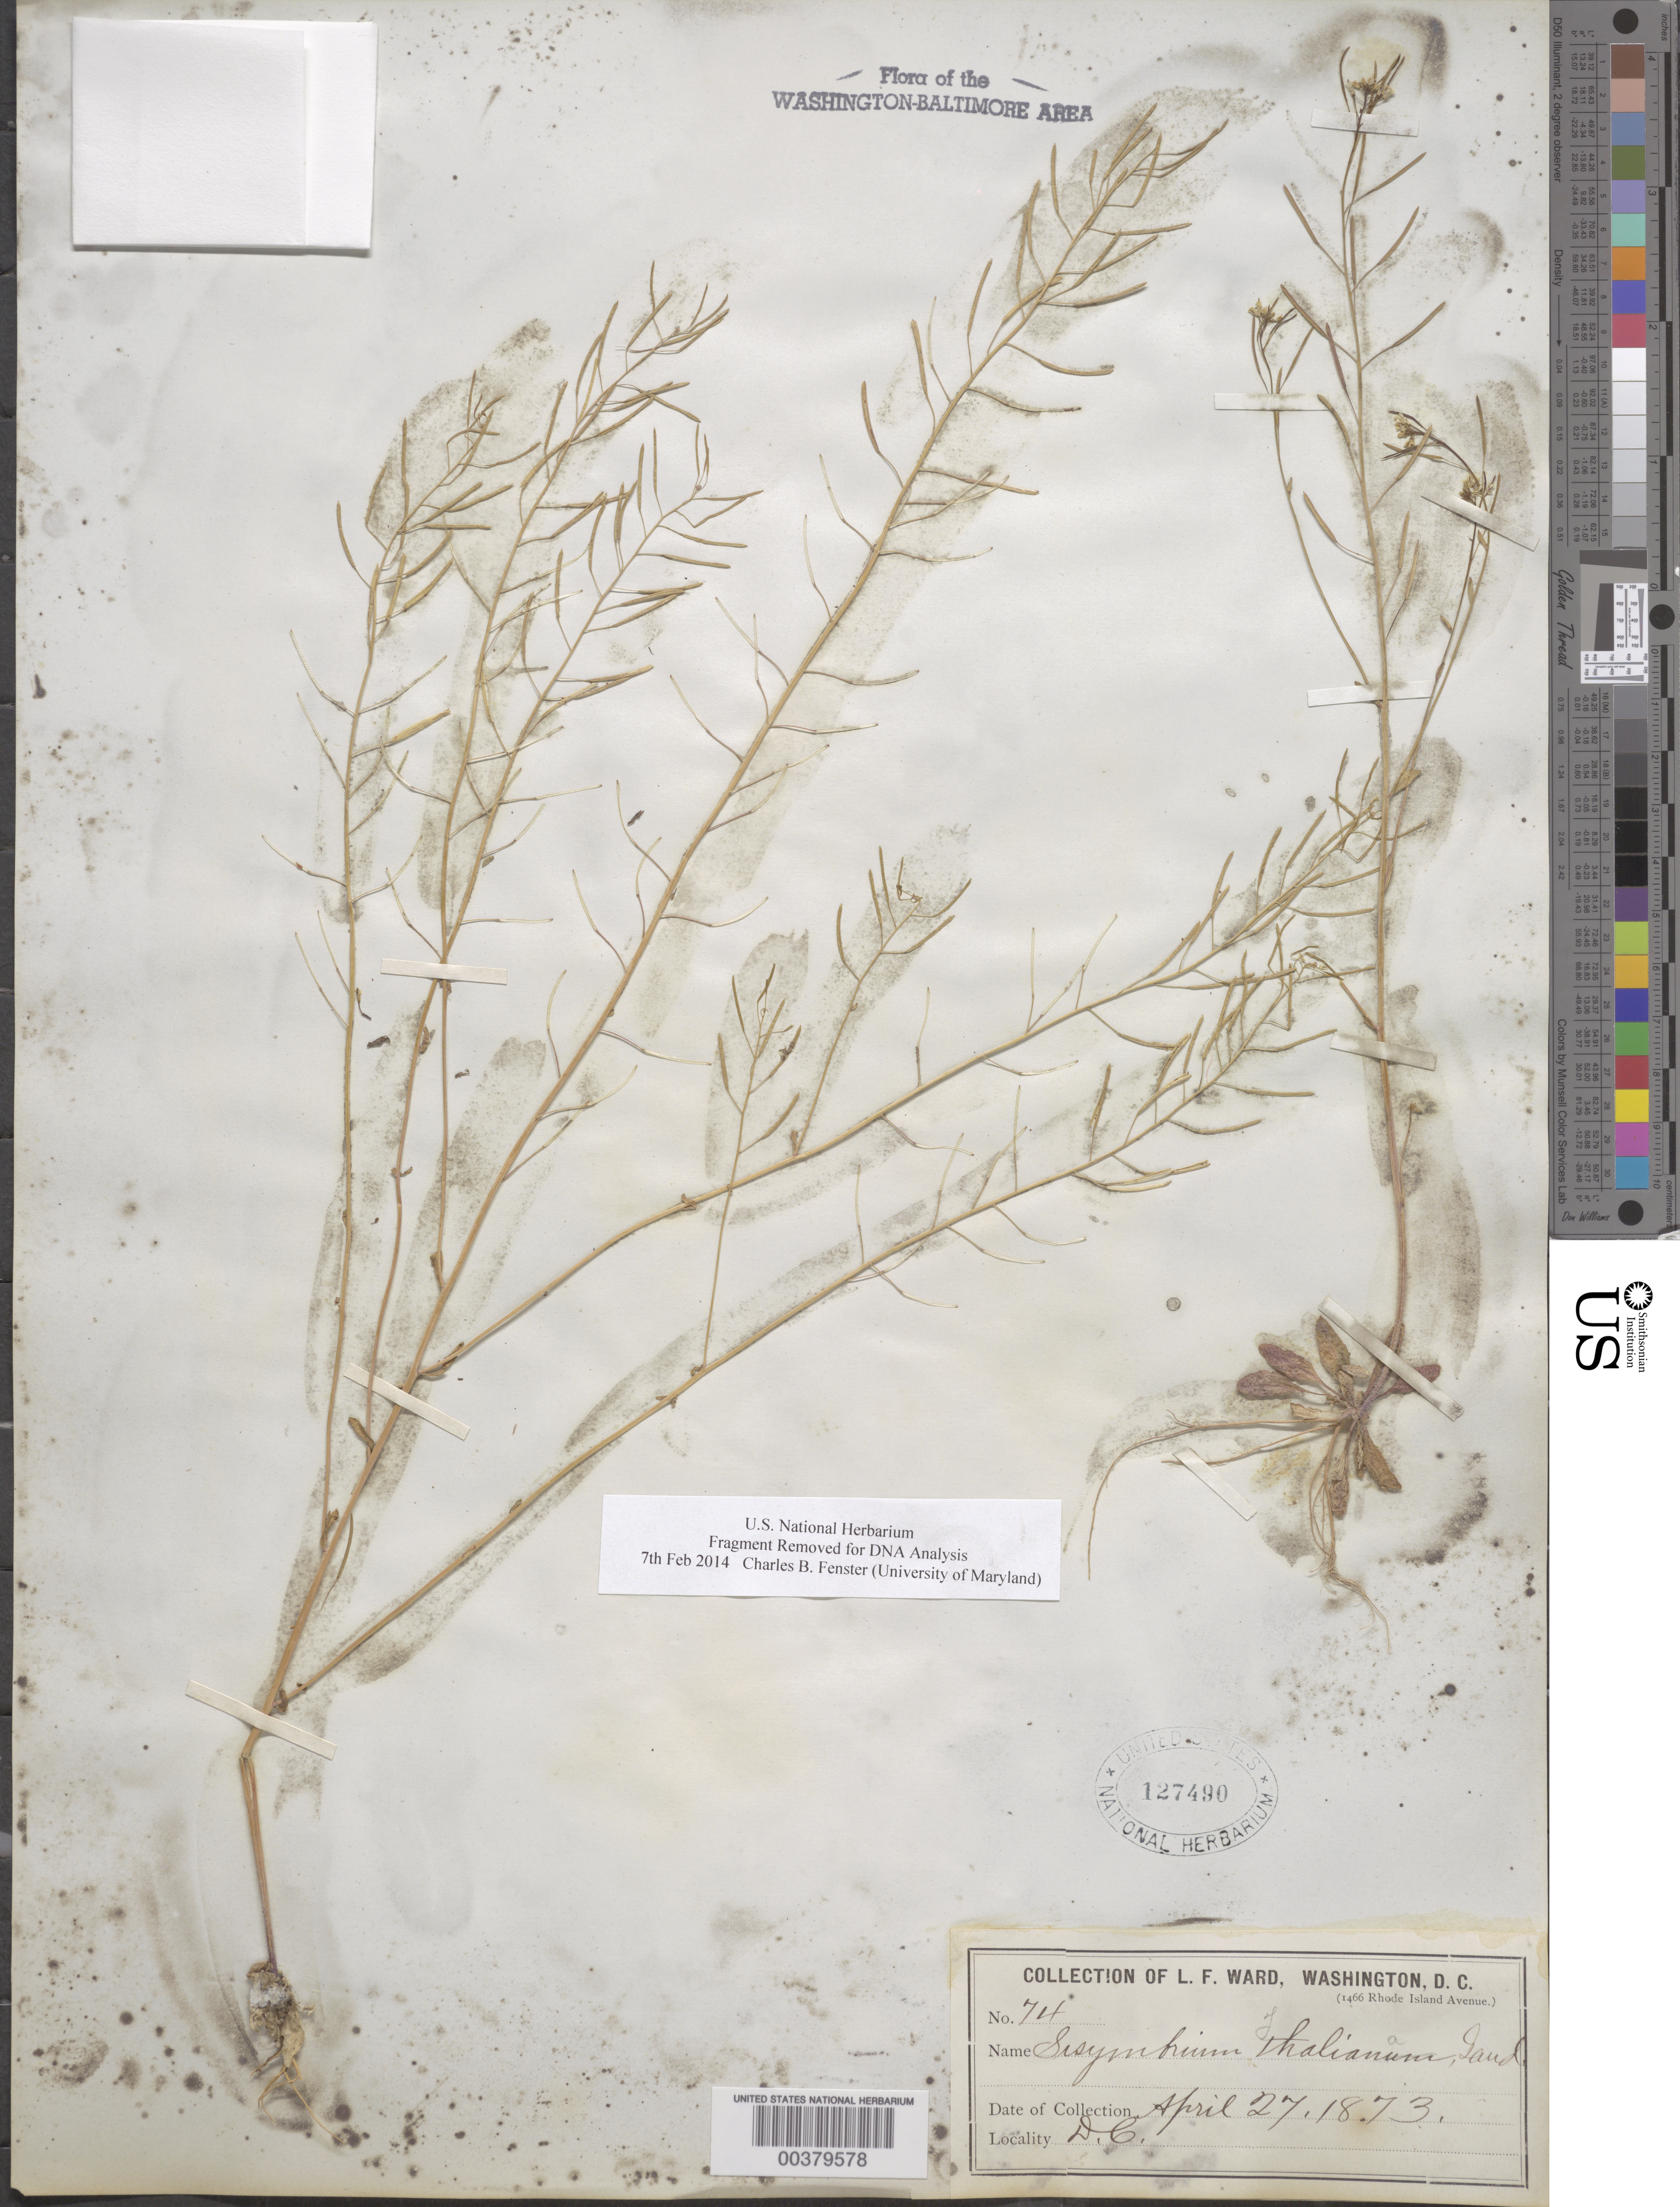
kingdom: Plantae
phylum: Tracheophyta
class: Magnoliopsida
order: Brassicales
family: Brassicaceae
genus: Arabidopsis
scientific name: Arabidopsis thaliana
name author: (L.) Heynh.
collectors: L. F. Ward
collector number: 74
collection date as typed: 27 Apr 1873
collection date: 1873-04-27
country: United States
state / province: District of Columbia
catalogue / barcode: US 127490